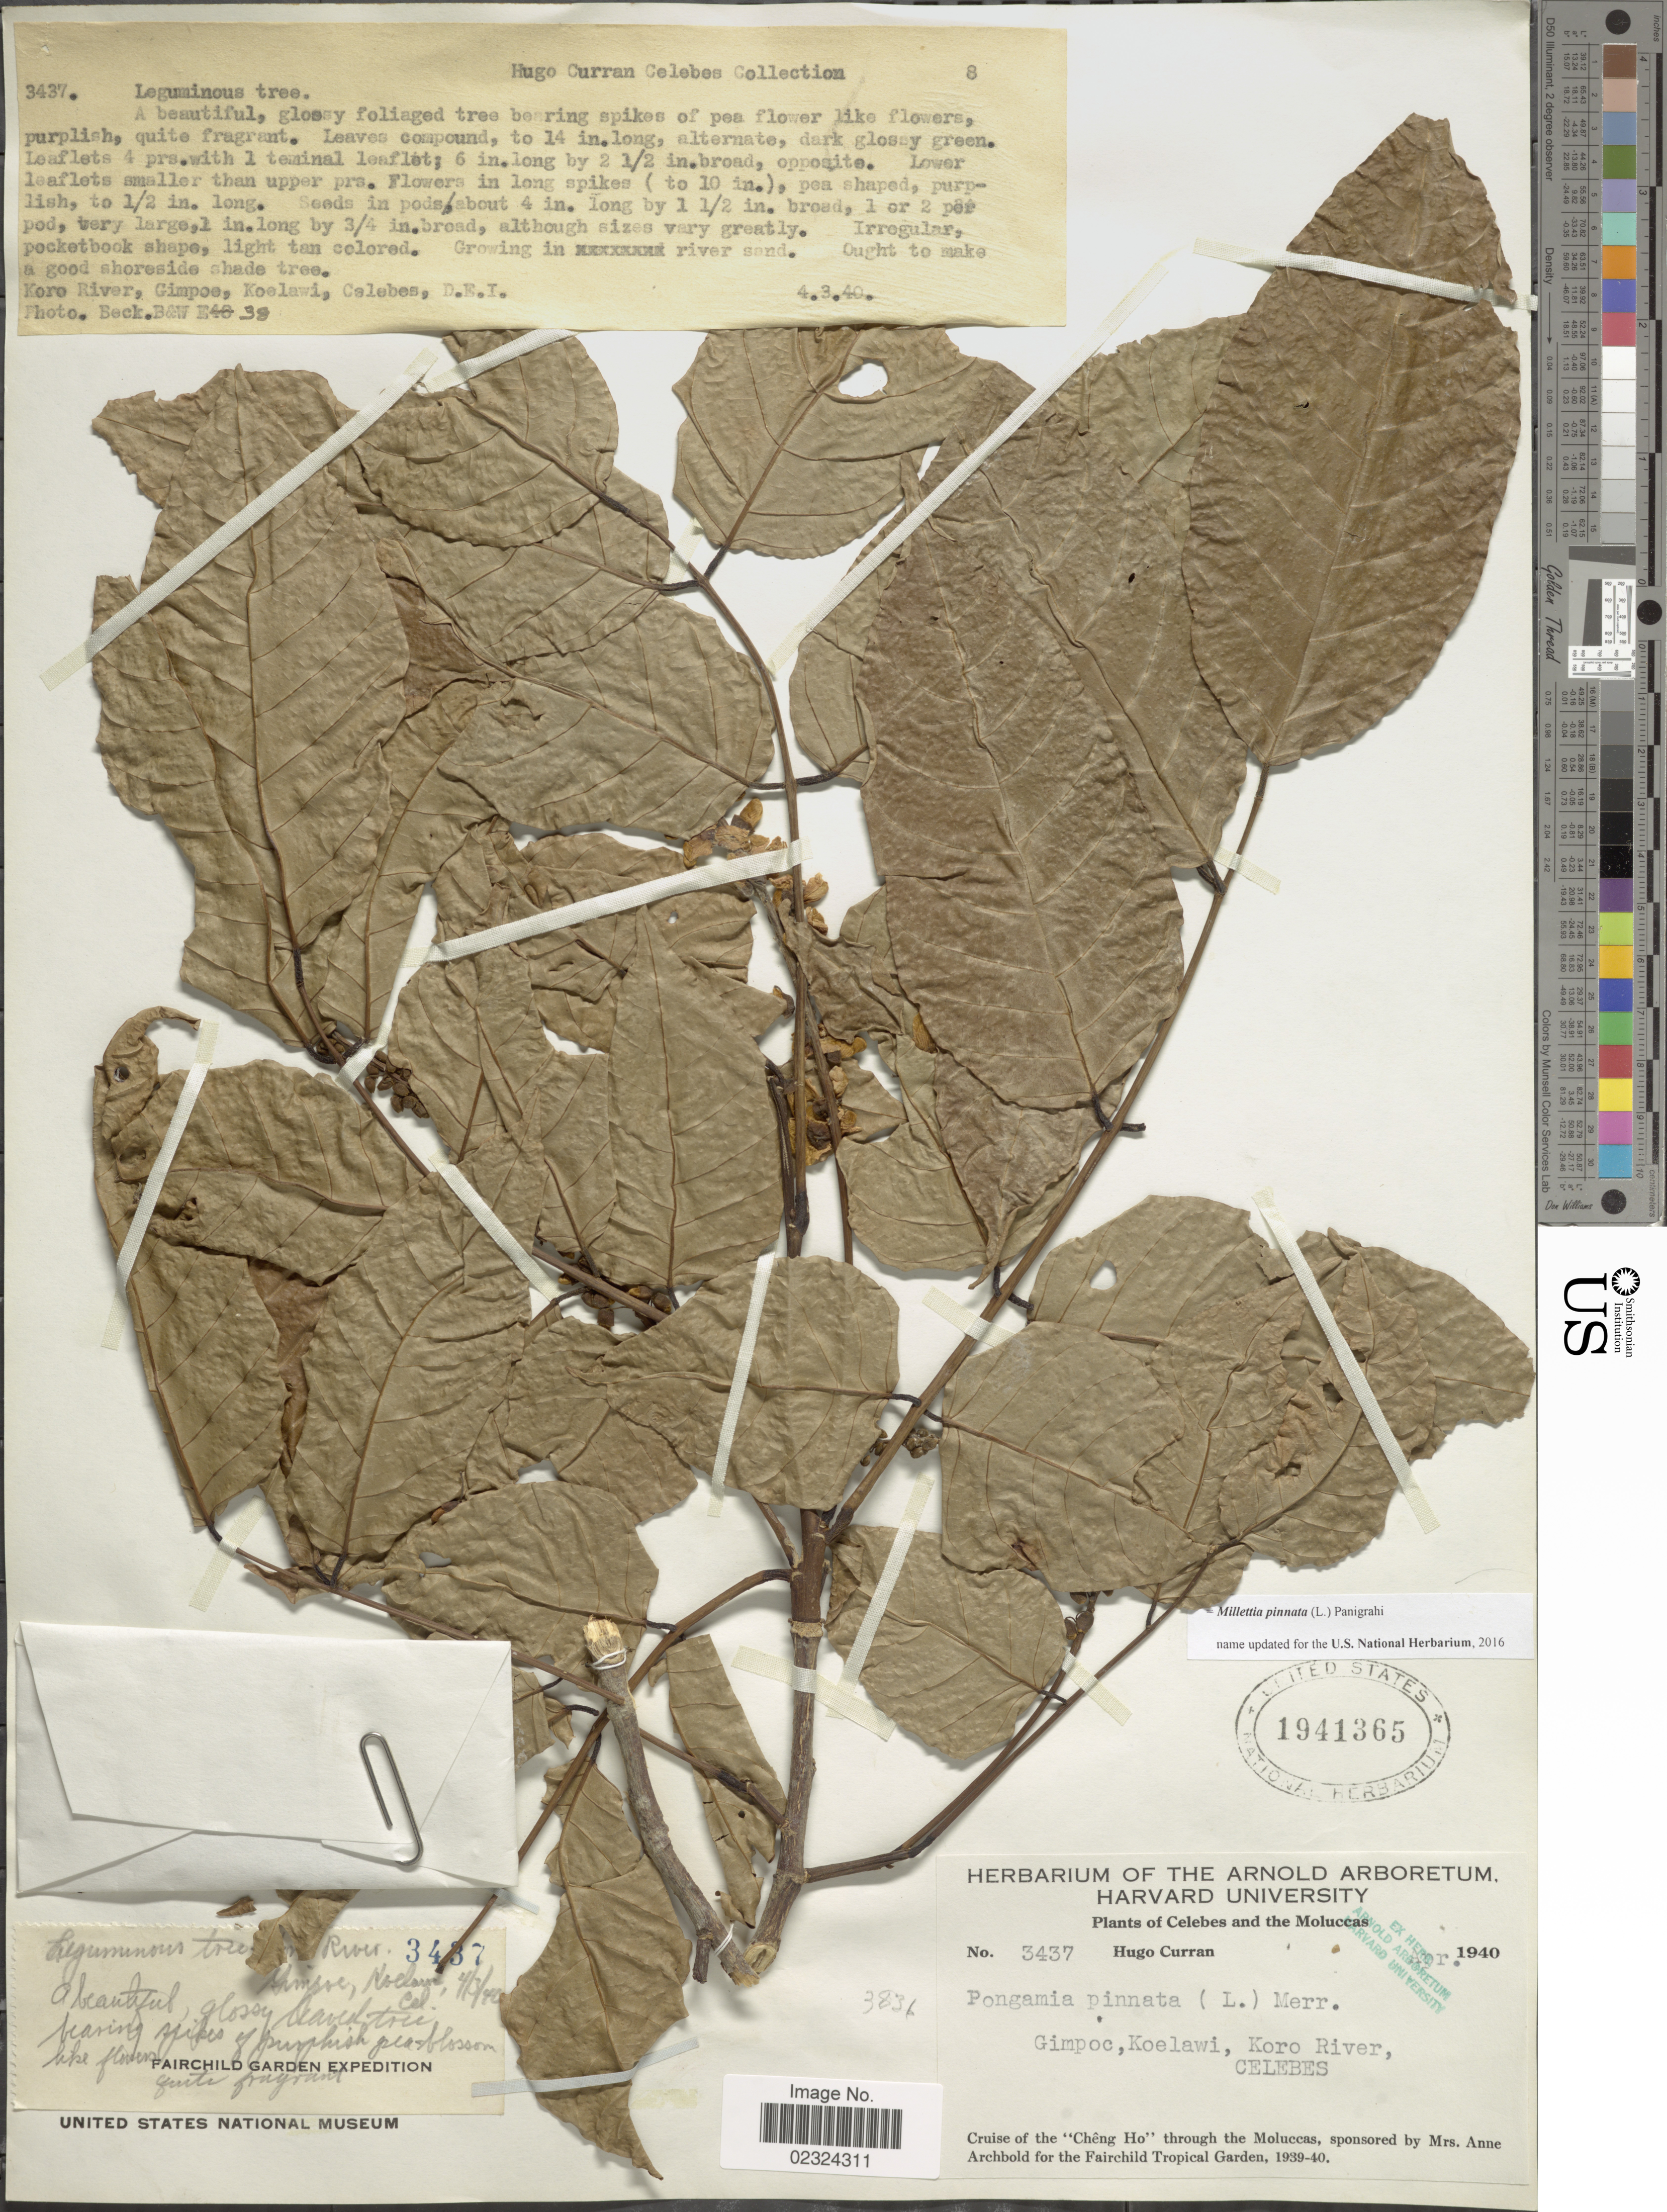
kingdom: Plantae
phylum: Tracheophyta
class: Magnoliopsida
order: Fabales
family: Fabaceae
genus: Millettia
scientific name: Millettia pinnata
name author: (L.) Panigrahi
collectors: H. Curran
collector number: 3437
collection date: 1940-03-04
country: Indonesia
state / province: Maluku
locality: Koro River, Gimpoc, Koelawi, Celebes, D.E.I. Celebes and the Moluccas.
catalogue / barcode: US 1941365